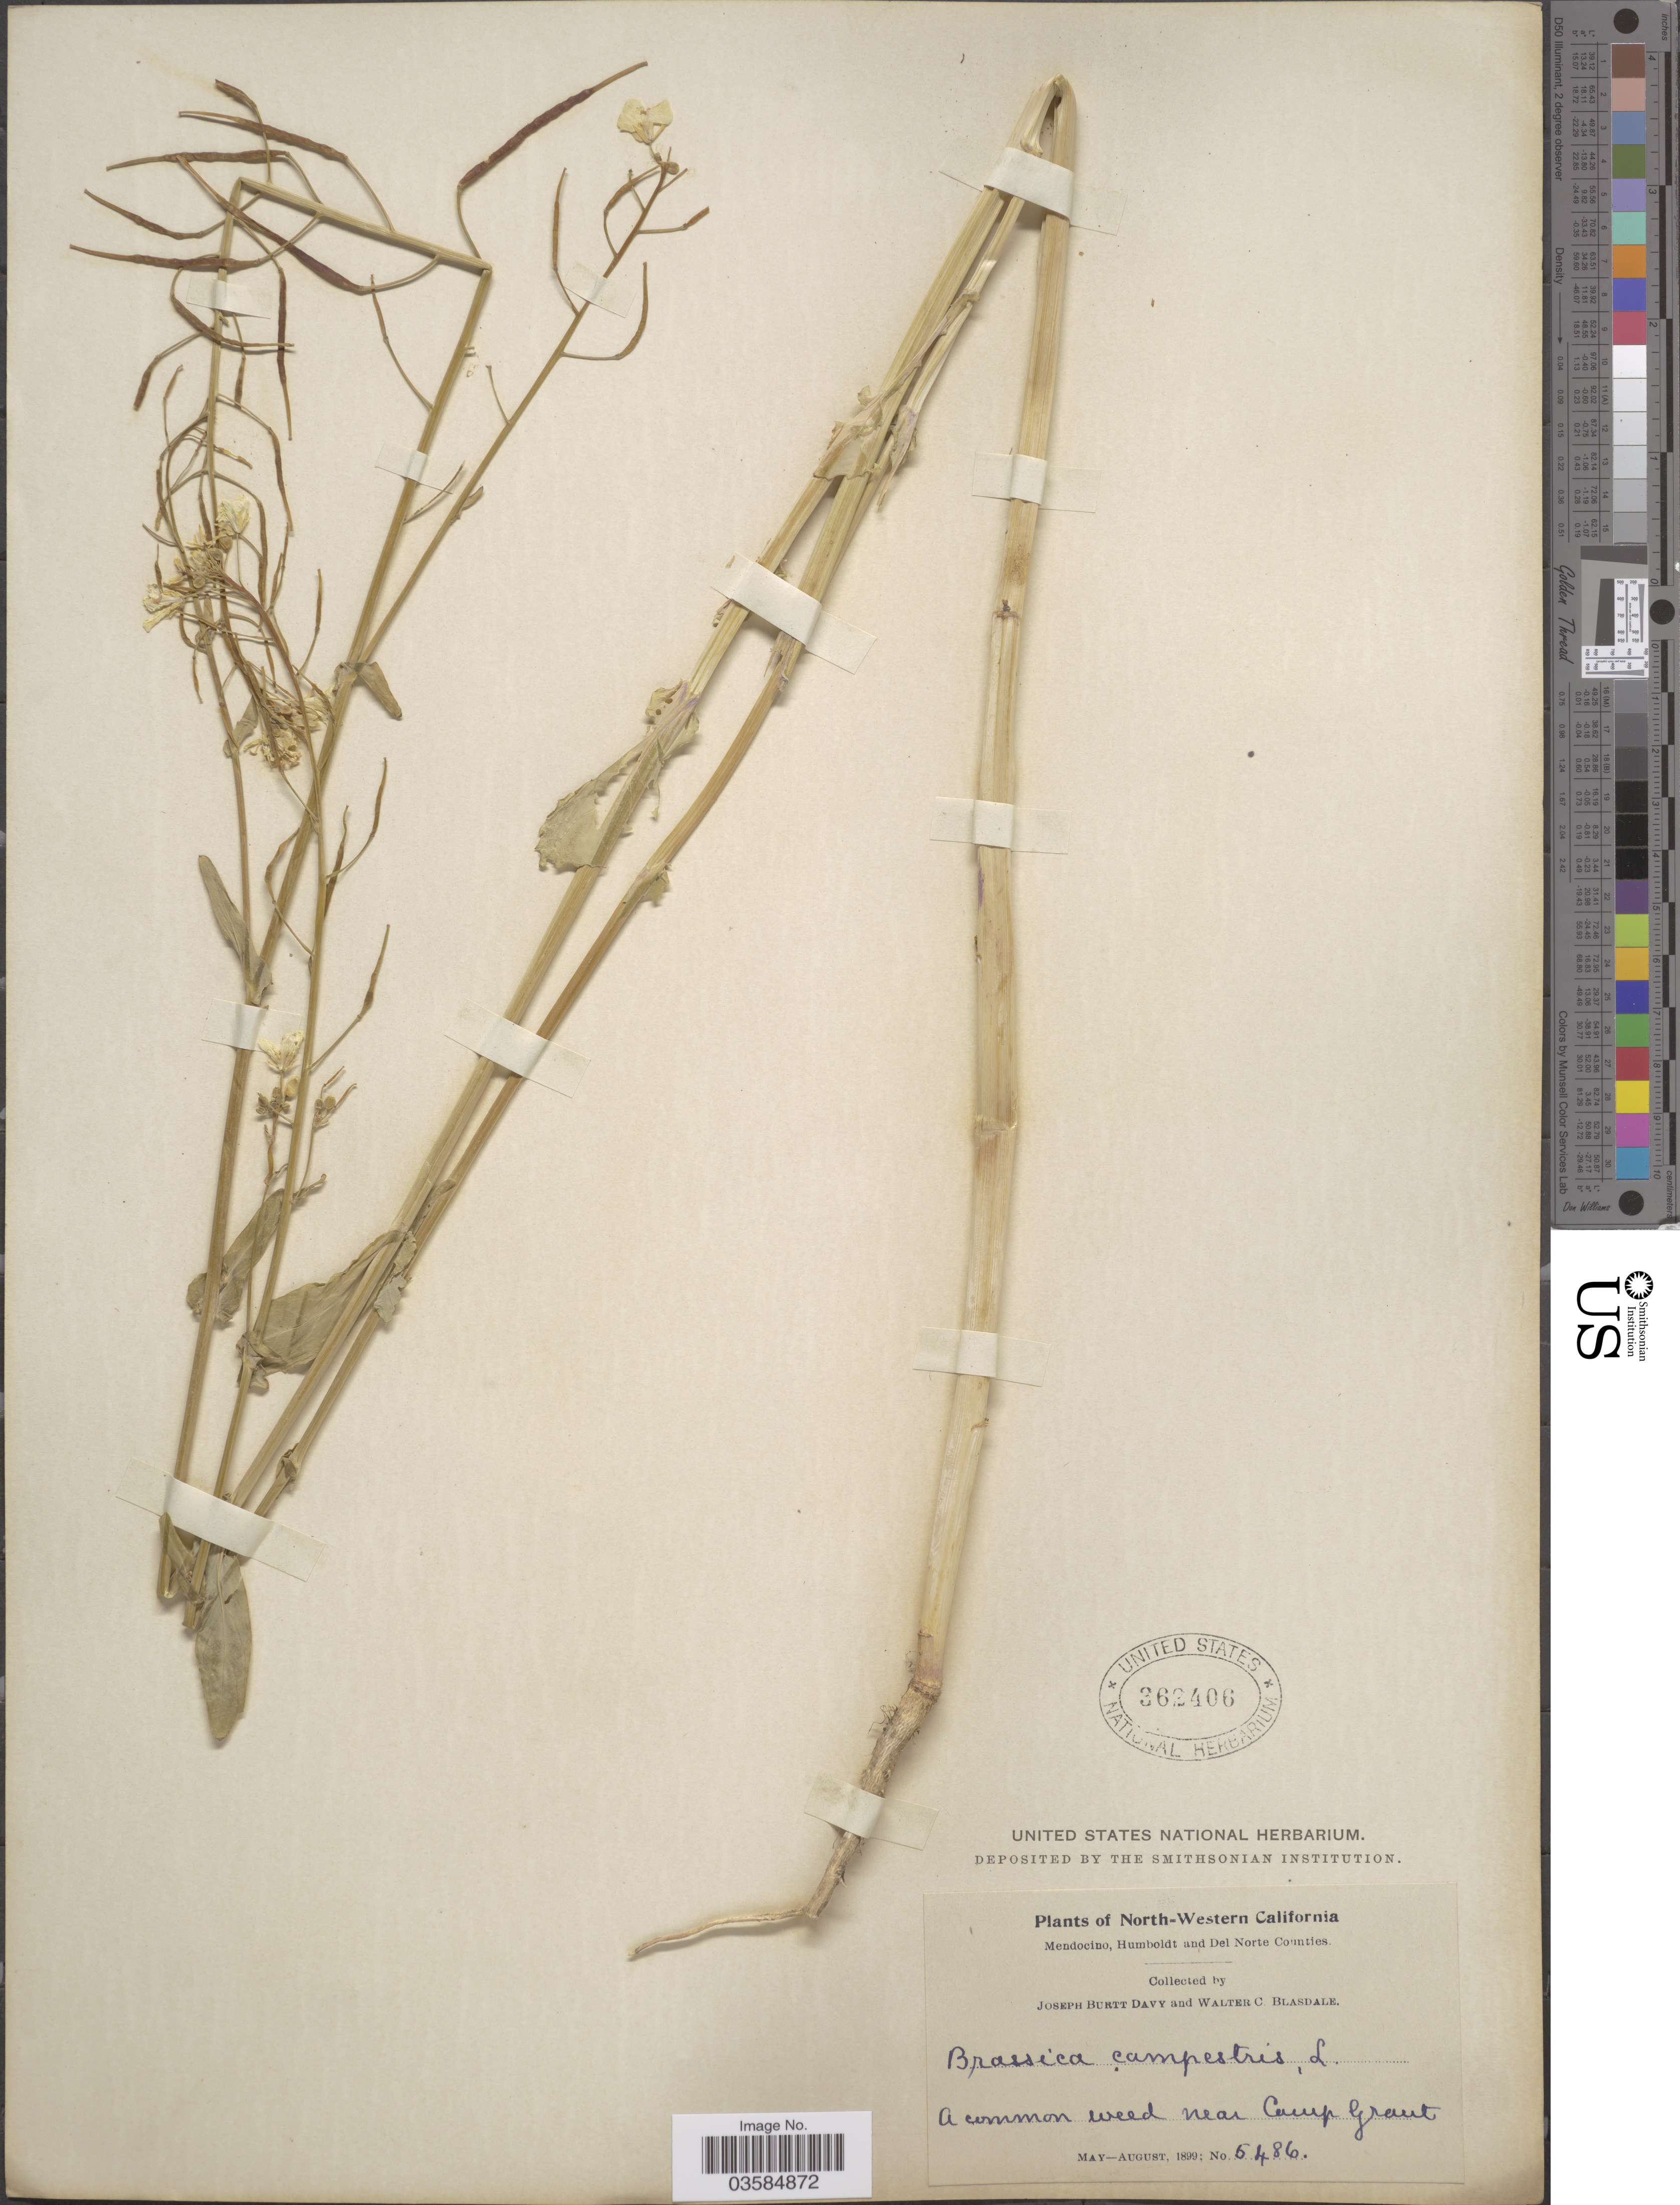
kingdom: Plantae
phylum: Tracheophyta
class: Magnoliopsida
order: Brassicales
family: Brassicaceae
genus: Brassica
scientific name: Brassica campestris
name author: L.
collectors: J. Burtt Davy & W. Blasdale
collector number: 5486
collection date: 1899-05/1899-08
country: United States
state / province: California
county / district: Mendocino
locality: North-Western California. Mendocino, Humboldt and Del Norte Counties. Near Camp Grant.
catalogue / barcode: US 362406